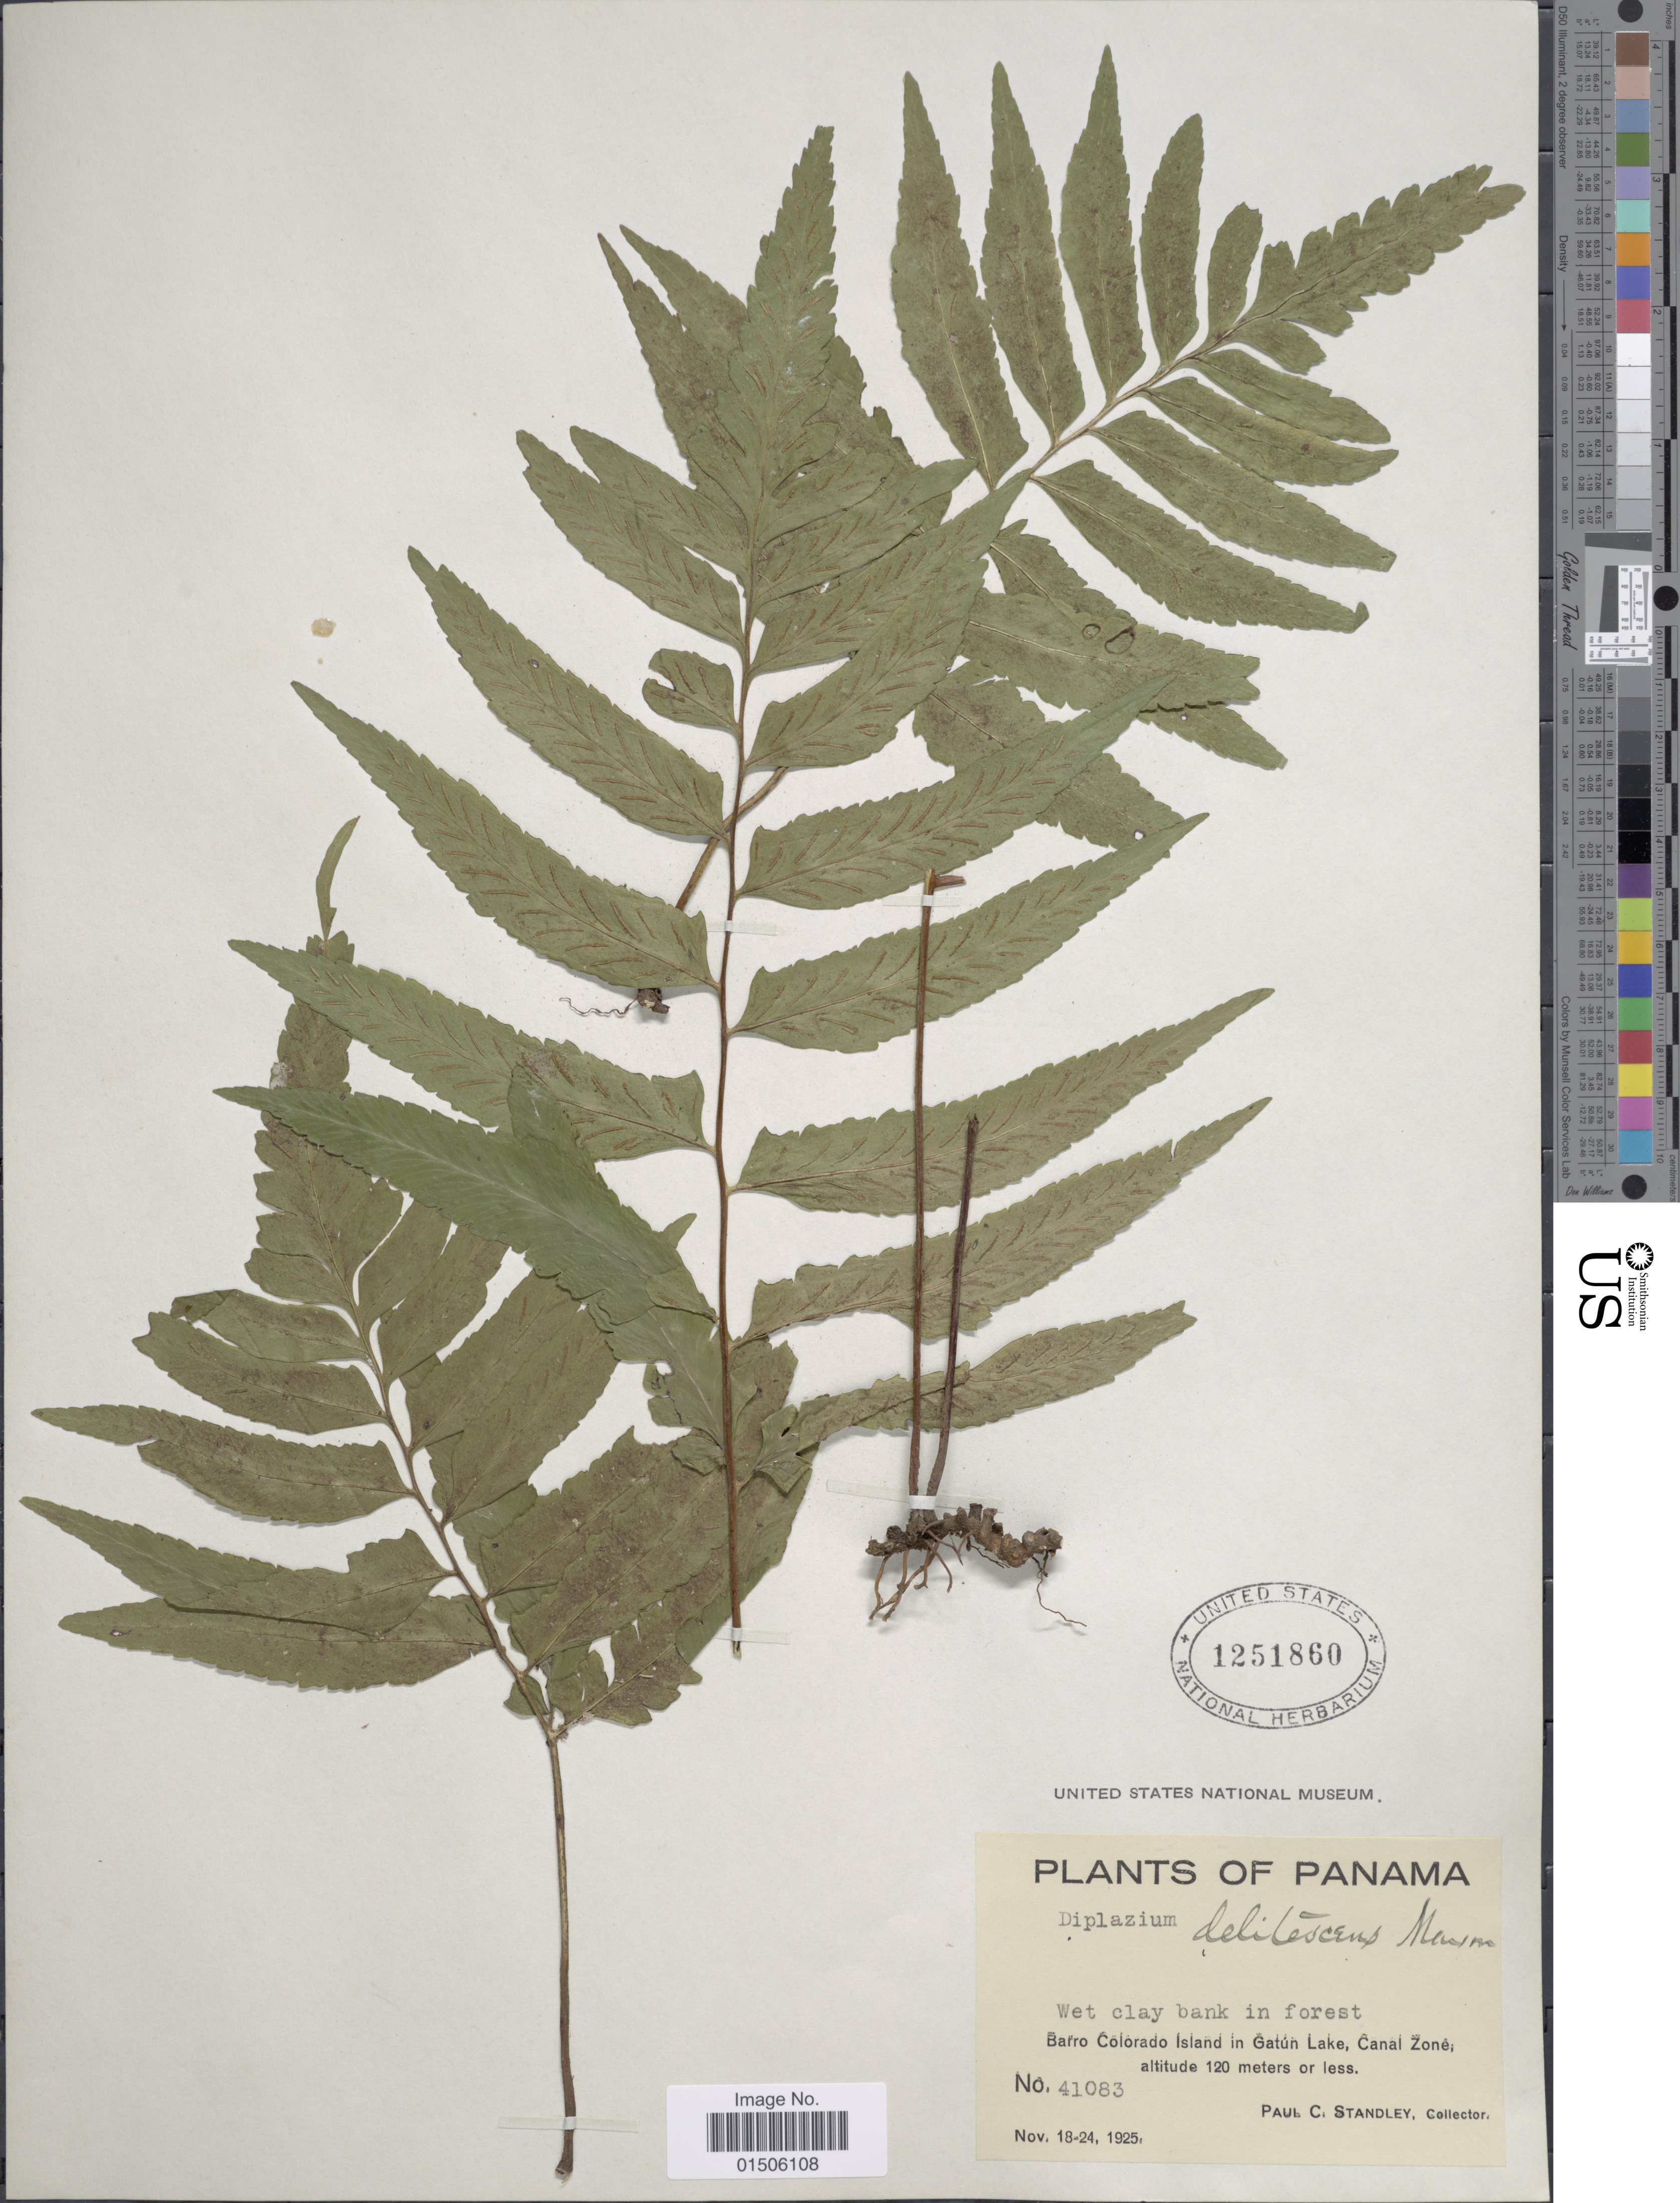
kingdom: Plantae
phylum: Tracheophyta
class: Polypodiopsida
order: Polypodiales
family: Aspleniaceae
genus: Asplenium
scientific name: Asplenium delitescens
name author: (Maxon) L.D. Gómez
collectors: P. C. Standley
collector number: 41083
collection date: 1925-11-18/1925-11-24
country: Panama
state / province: Panamá Oeste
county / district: Canal Zone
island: Barro Colorado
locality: Wet clay bank in forest, Barro Colorado Island in Gatun Lake, Canal Zone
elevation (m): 120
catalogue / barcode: US 1251860